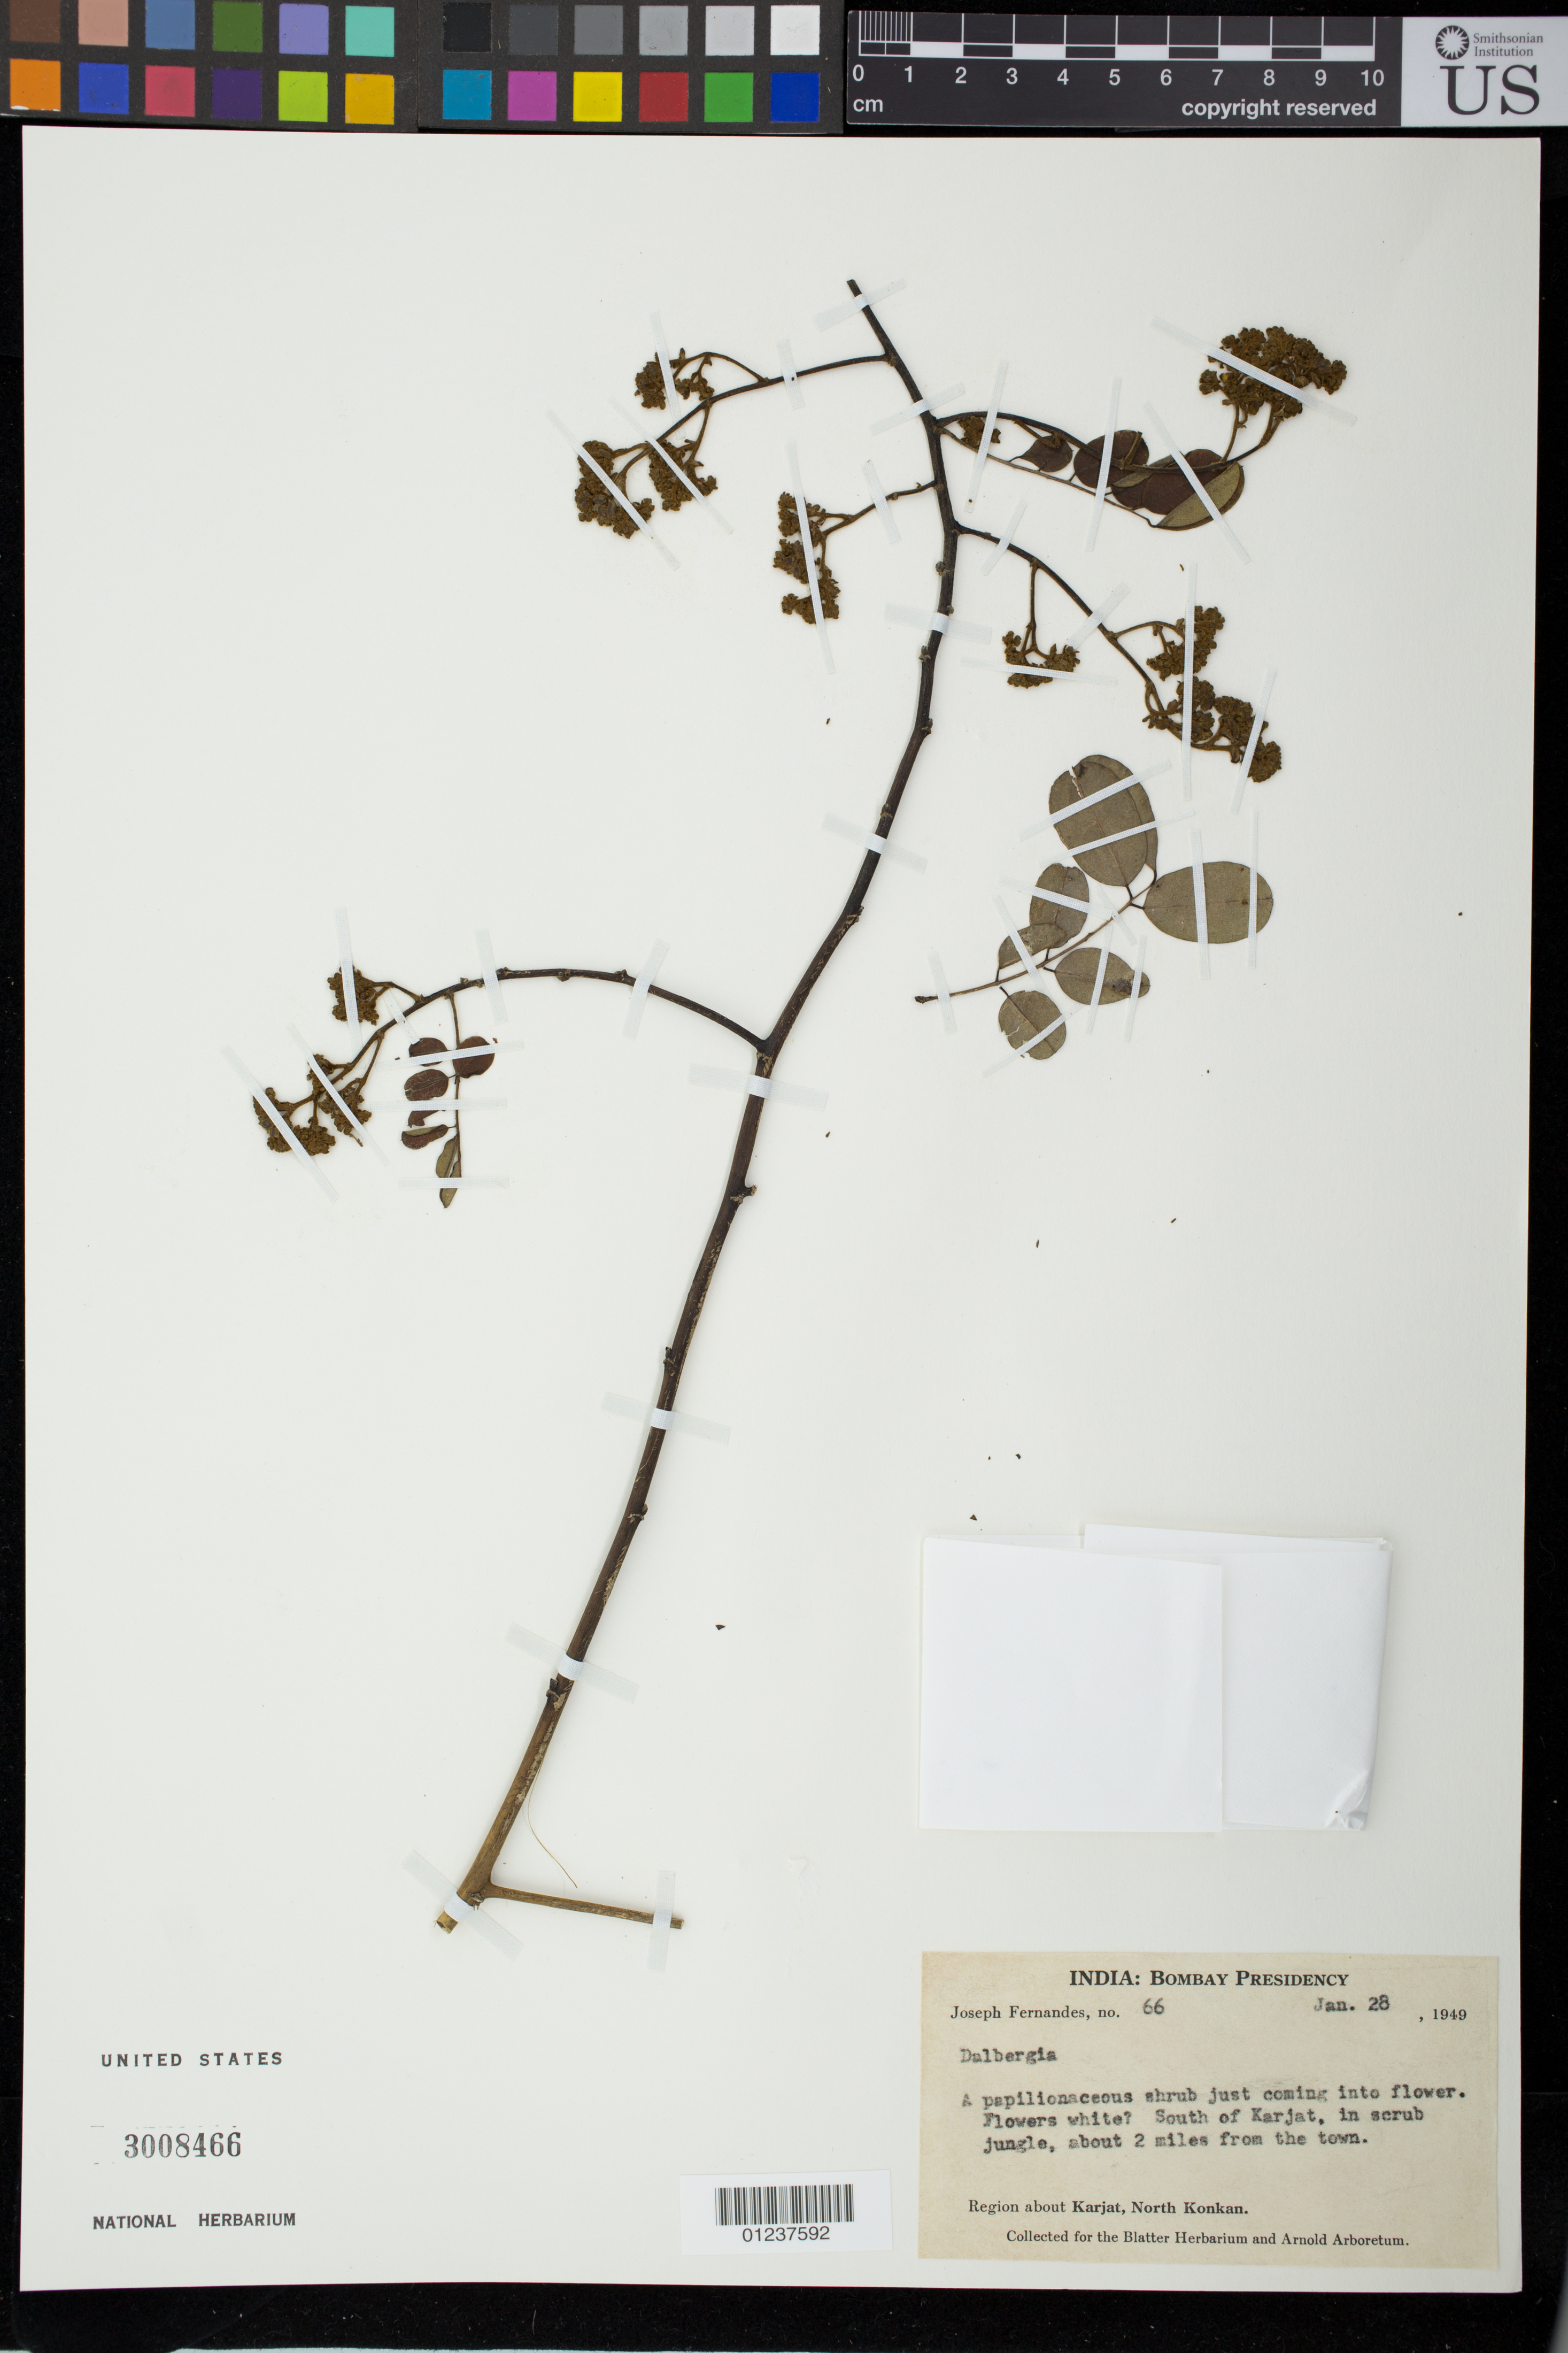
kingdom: Plantae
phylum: Tracheophyta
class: Magnoliopsida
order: Fabales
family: Fabaceae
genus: Dalbergia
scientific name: Dalbergia sp.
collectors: J. Fernandes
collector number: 66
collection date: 1949-01-28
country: India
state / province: Maharashtra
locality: North Konkan, region about Karjat. South of Karjat, in scrub jungle, about 2 miles from the town.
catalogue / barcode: US 3008466